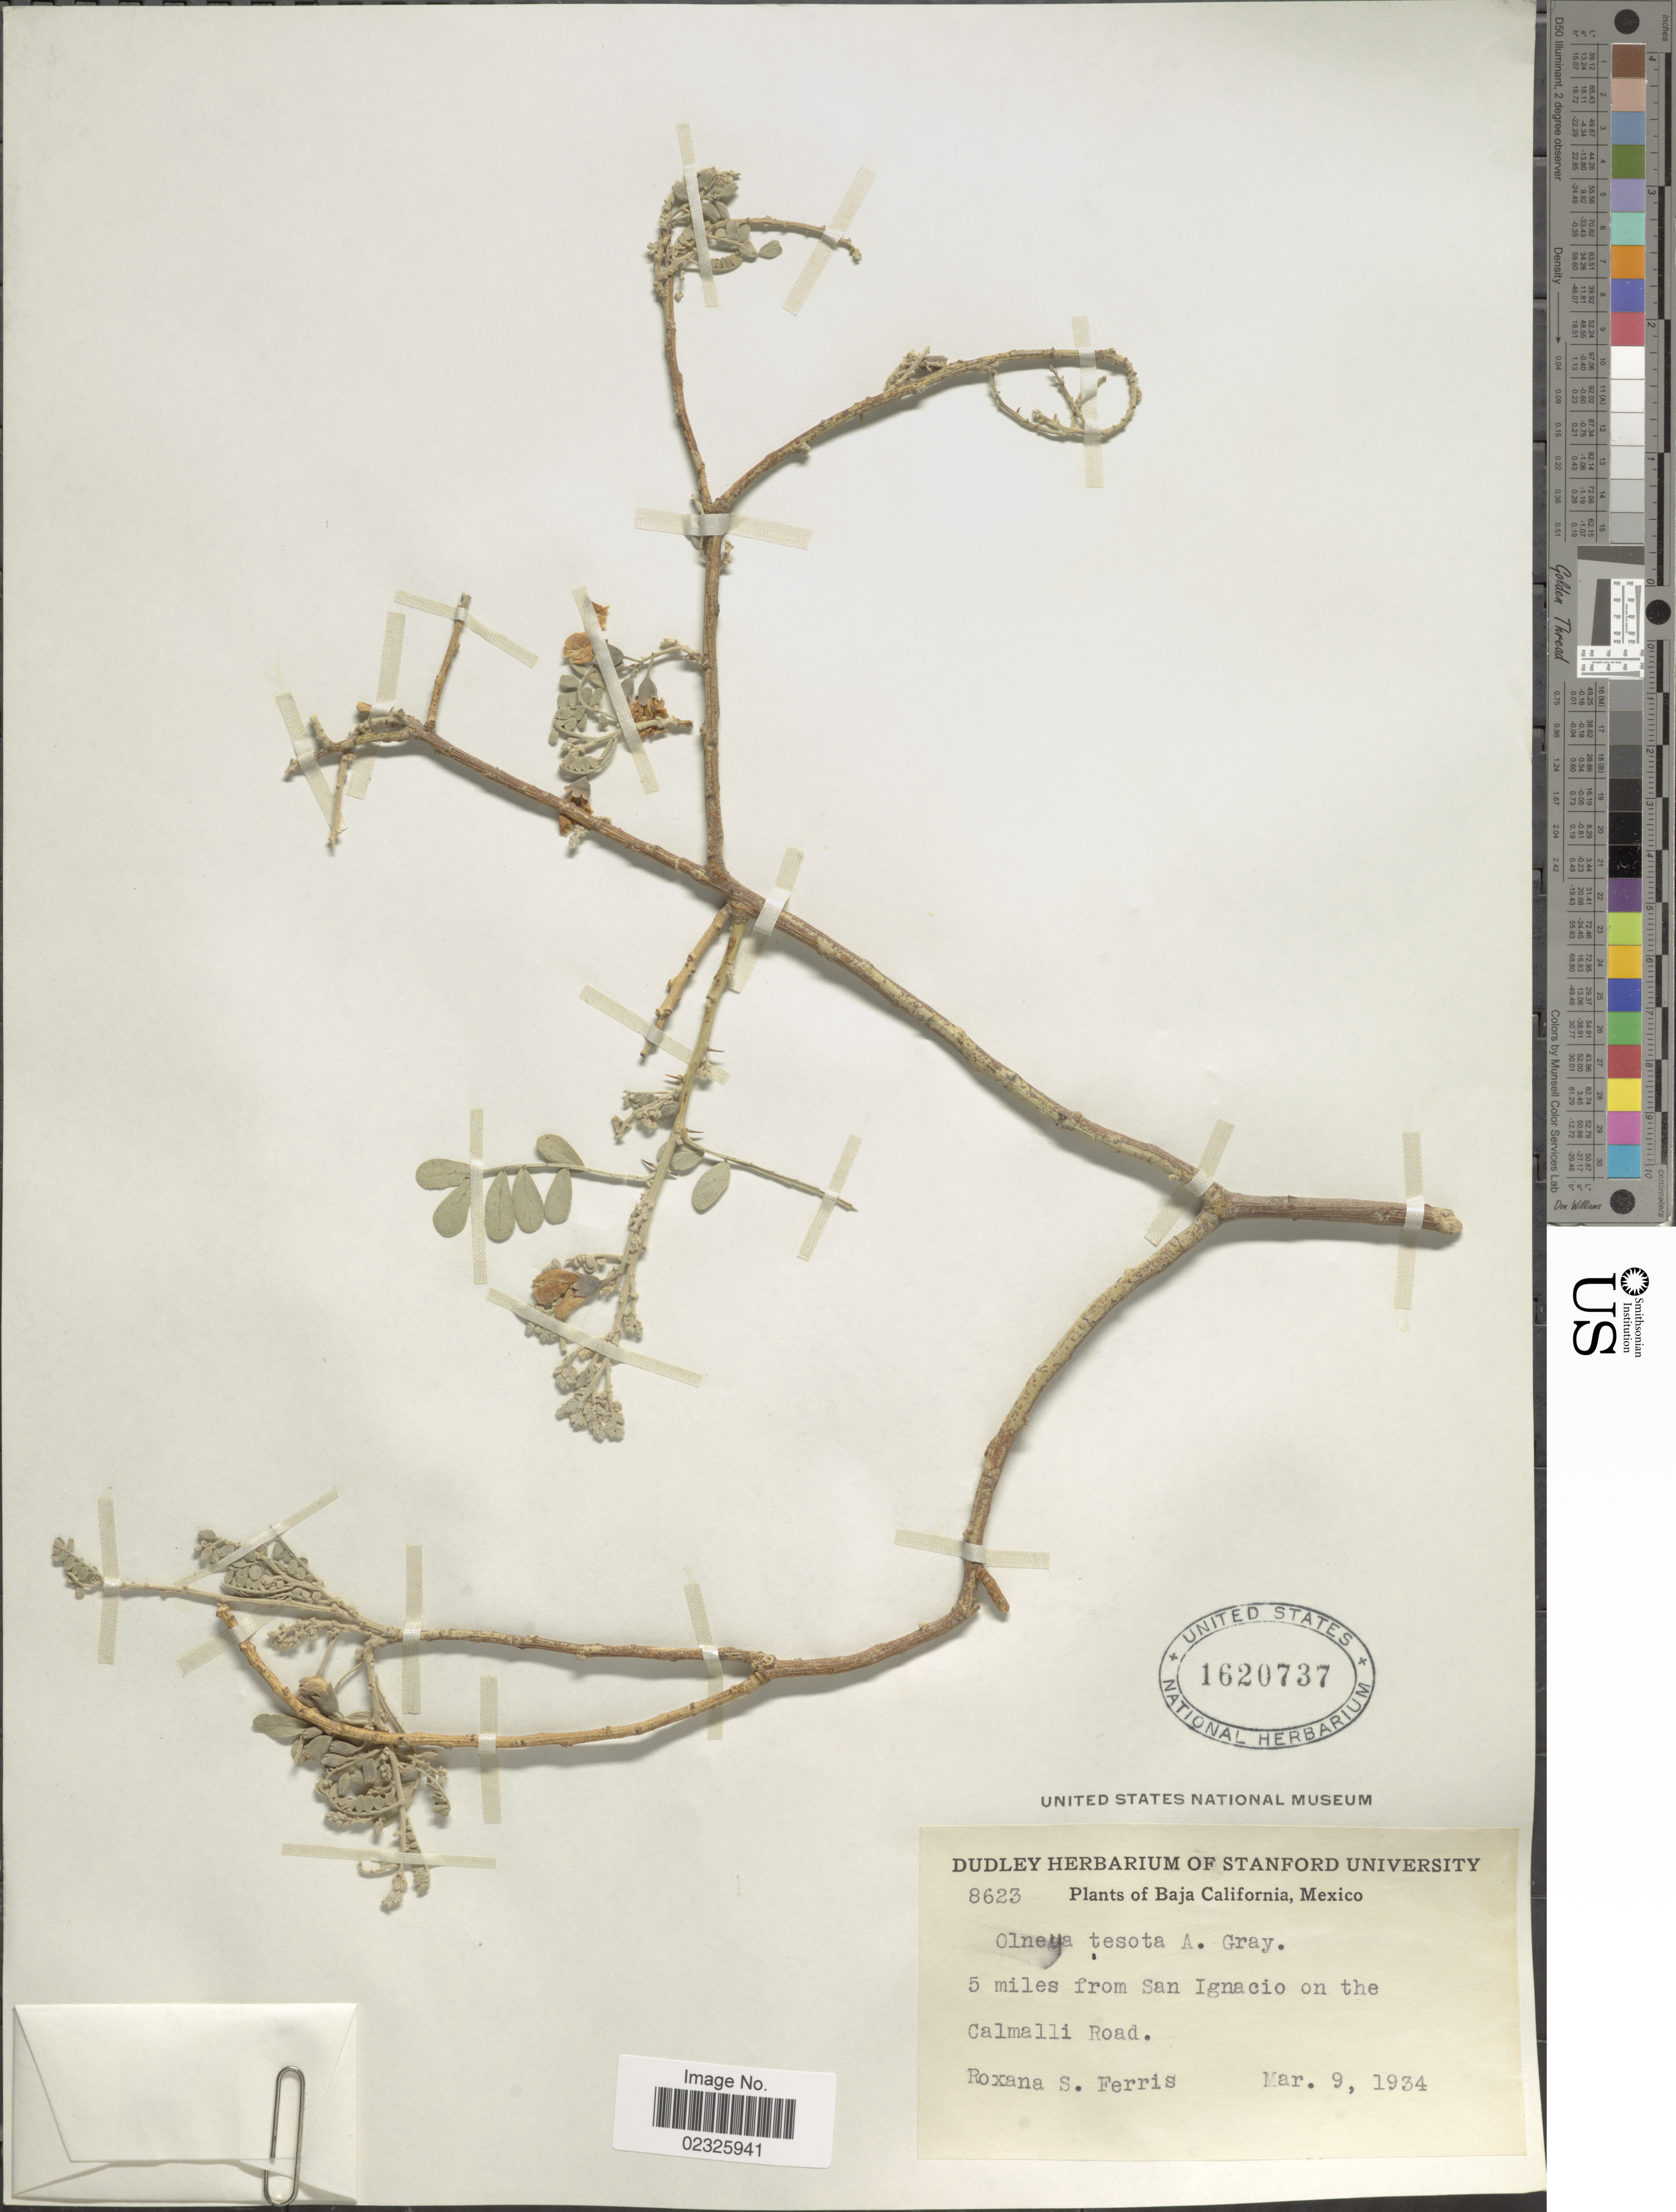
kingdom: Plantae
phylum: Tracheophyta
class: Magnoliopsida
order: Fabales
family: Fabaceae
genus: Olneya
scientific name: Olneya tesota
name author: A. Gray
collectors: R. S. Ferris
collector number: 8623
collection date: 1934-03-09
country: Mexico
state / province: Baja California Norte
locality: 5 miles from San Ignacio on the Calmalli Road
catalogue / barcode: US 1620737